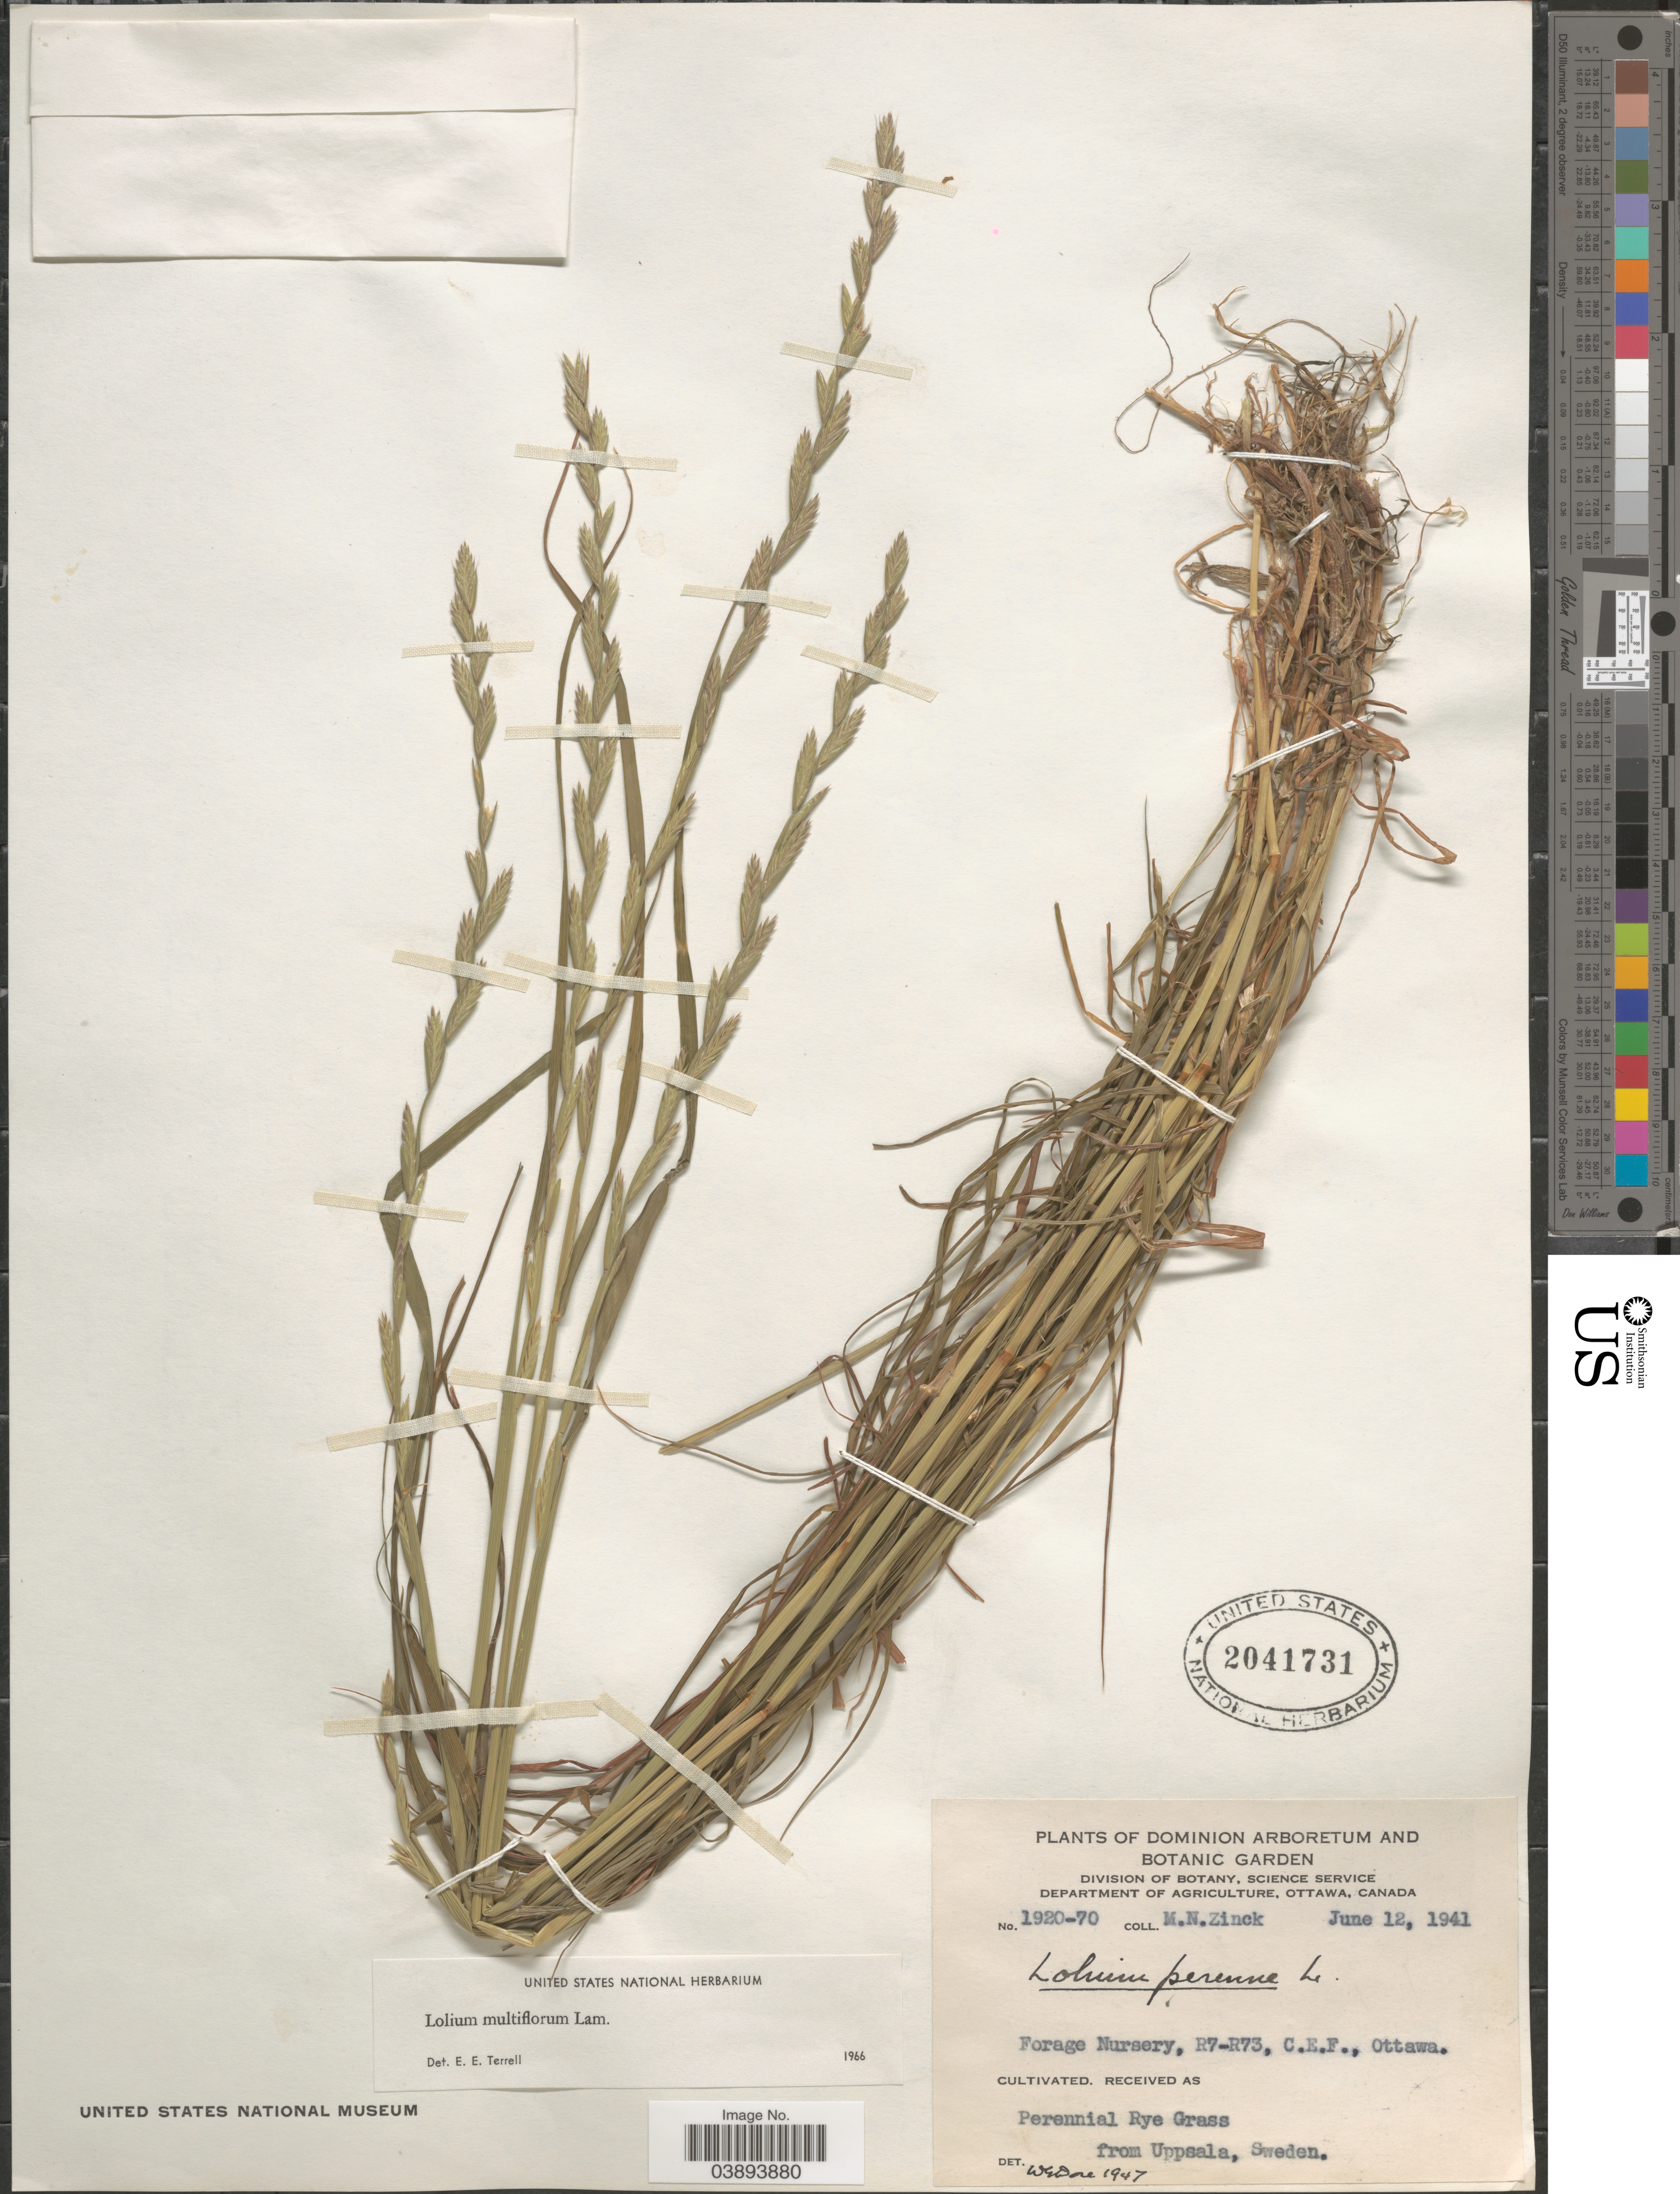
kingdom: Plantae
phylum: Tracheophyta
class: Liliopsida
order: Poales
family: Poaceae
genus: Lolium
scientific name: Lolium perenne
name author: L.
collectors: M. Zinck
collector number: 1920-70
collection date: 1941-06-12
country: Canada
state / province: Ontario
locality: Dominion Arboretum and Botanic Garden. Forage Nursery, R7-R73, C.E.F., Ottawa.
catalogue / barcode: US 2041731